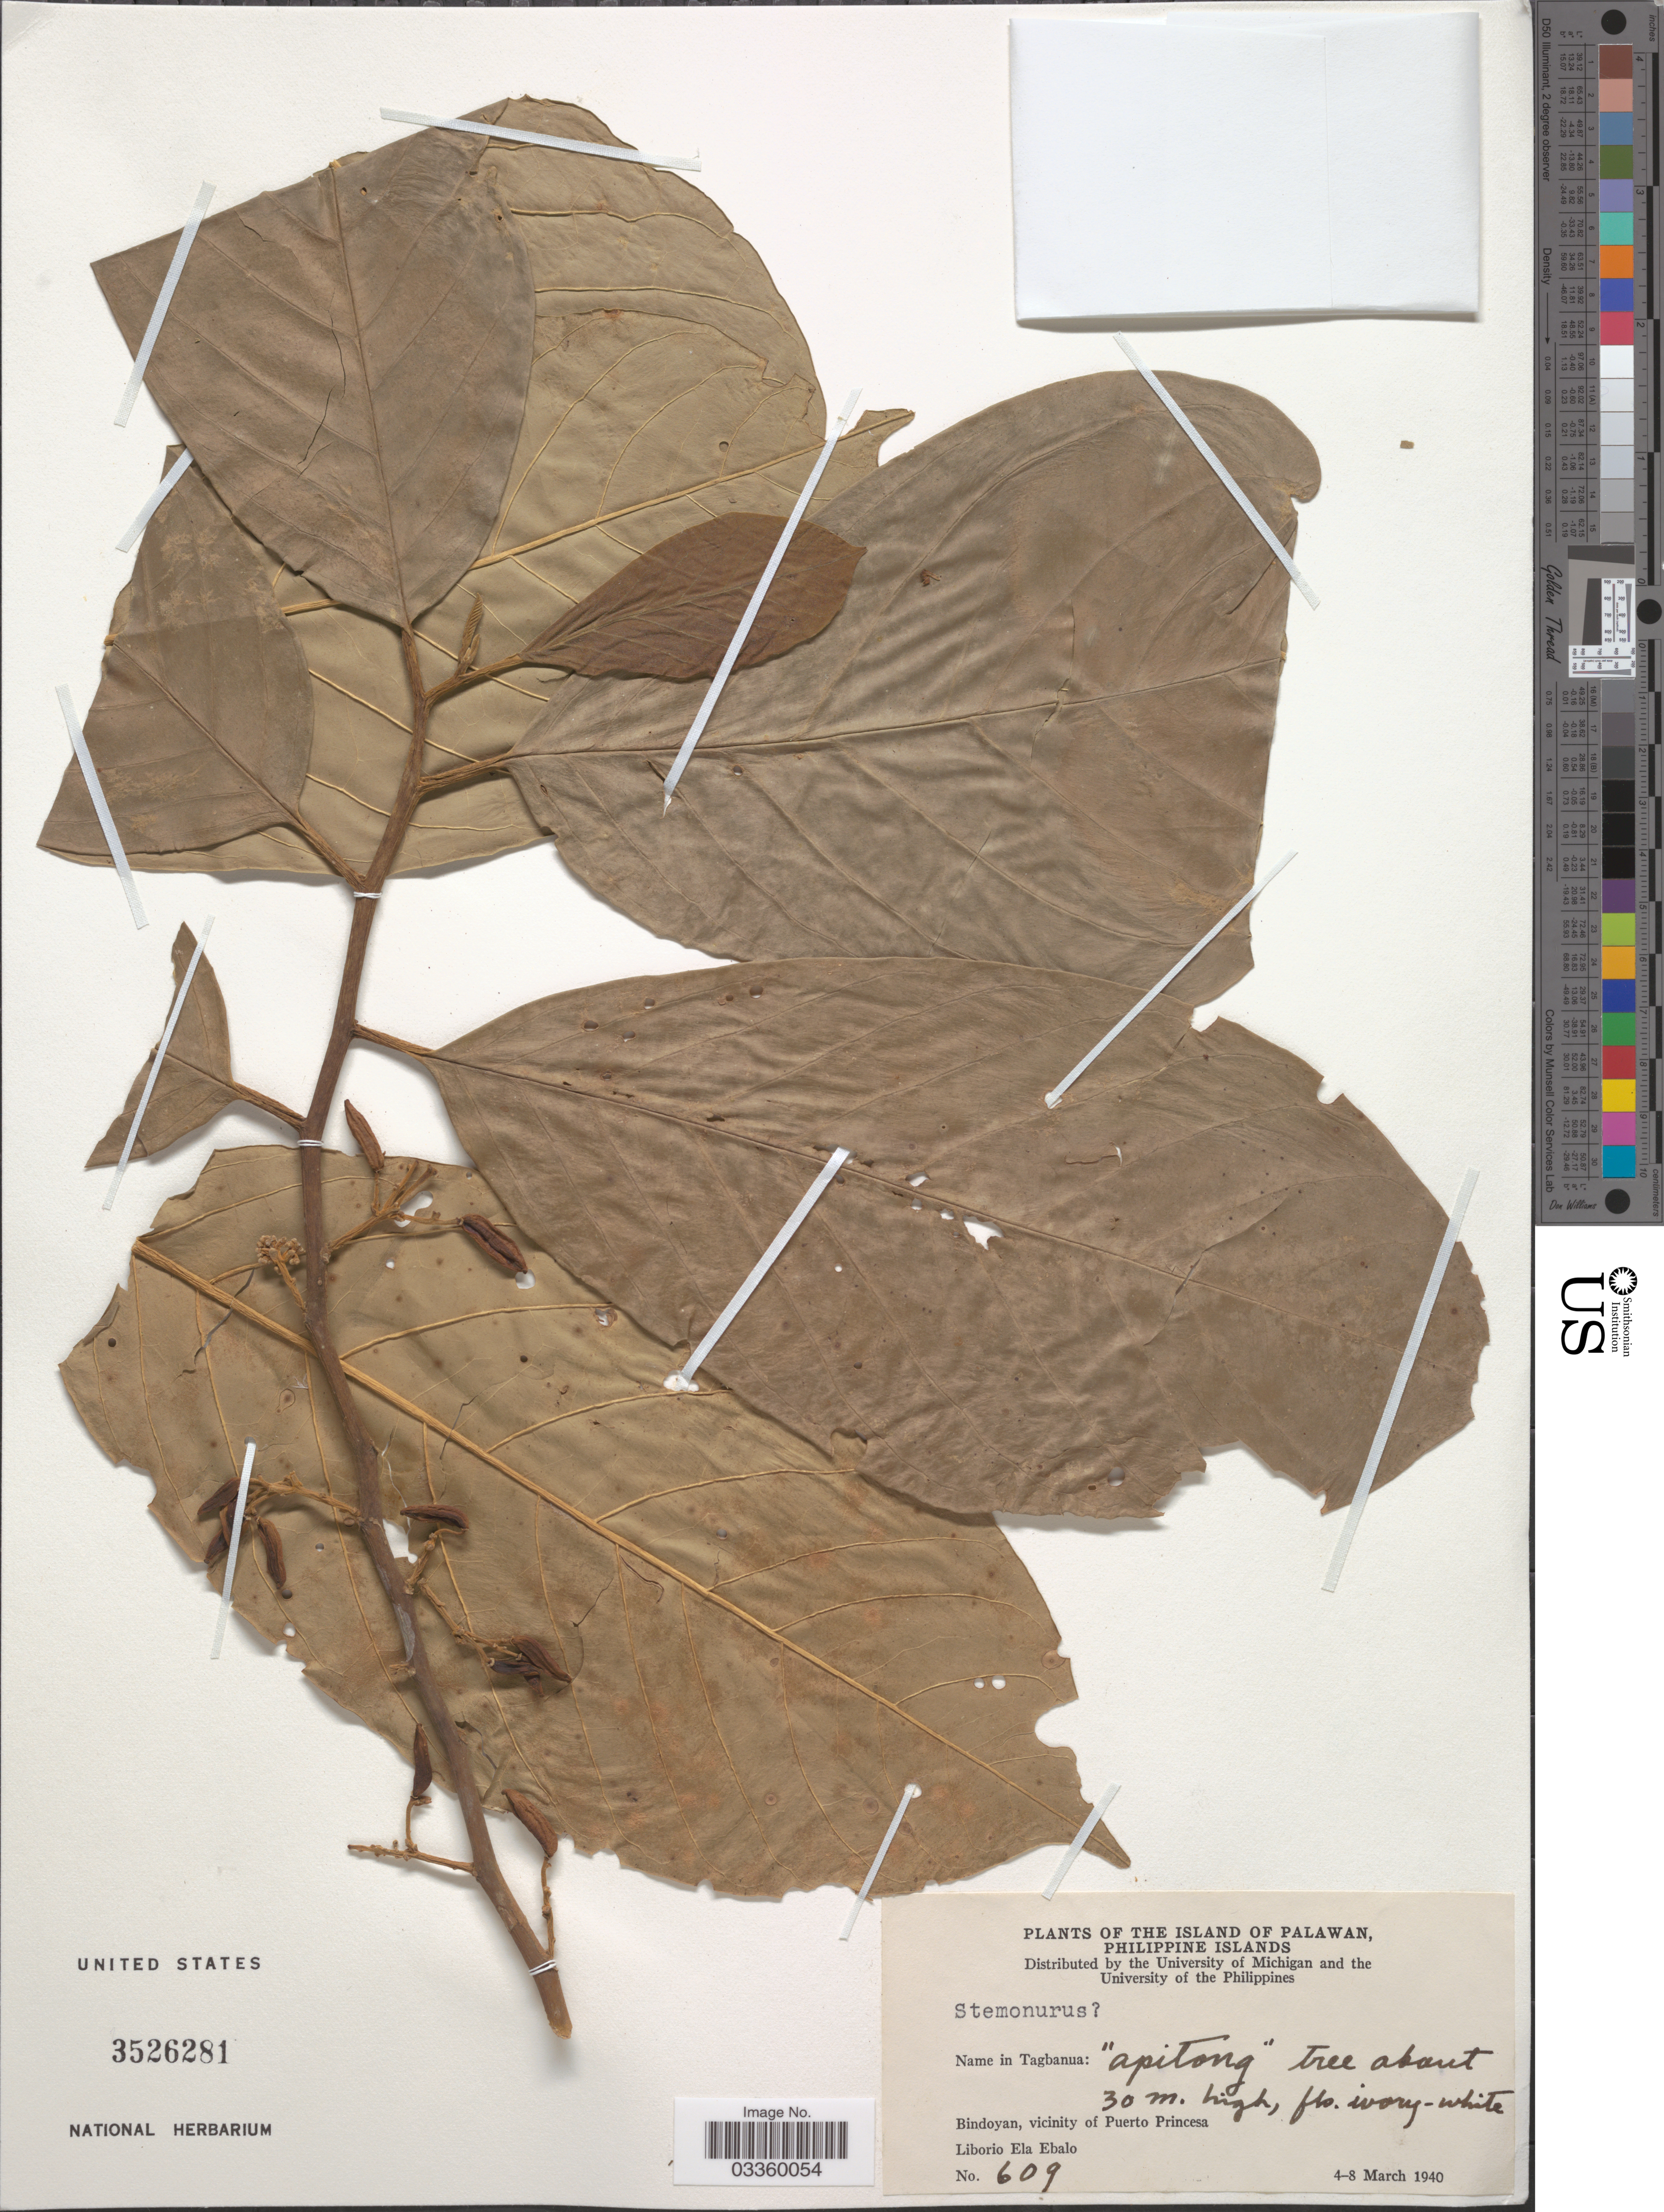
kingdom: Plantae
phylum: Tracheophyta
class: Magnoliopsida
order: Cardiopteridales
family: Stemonuraceae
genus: Stemonurus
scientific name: Stemonurus sp.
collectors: L. Ebalo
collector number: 609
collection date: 1940-03-04/1940-03-08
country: Philippines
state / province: Mimaropa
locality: The Island of Palawan. Philippine Islands. Bindoyan, vicinity of Puerto Princesa.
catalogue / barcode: US 3526281